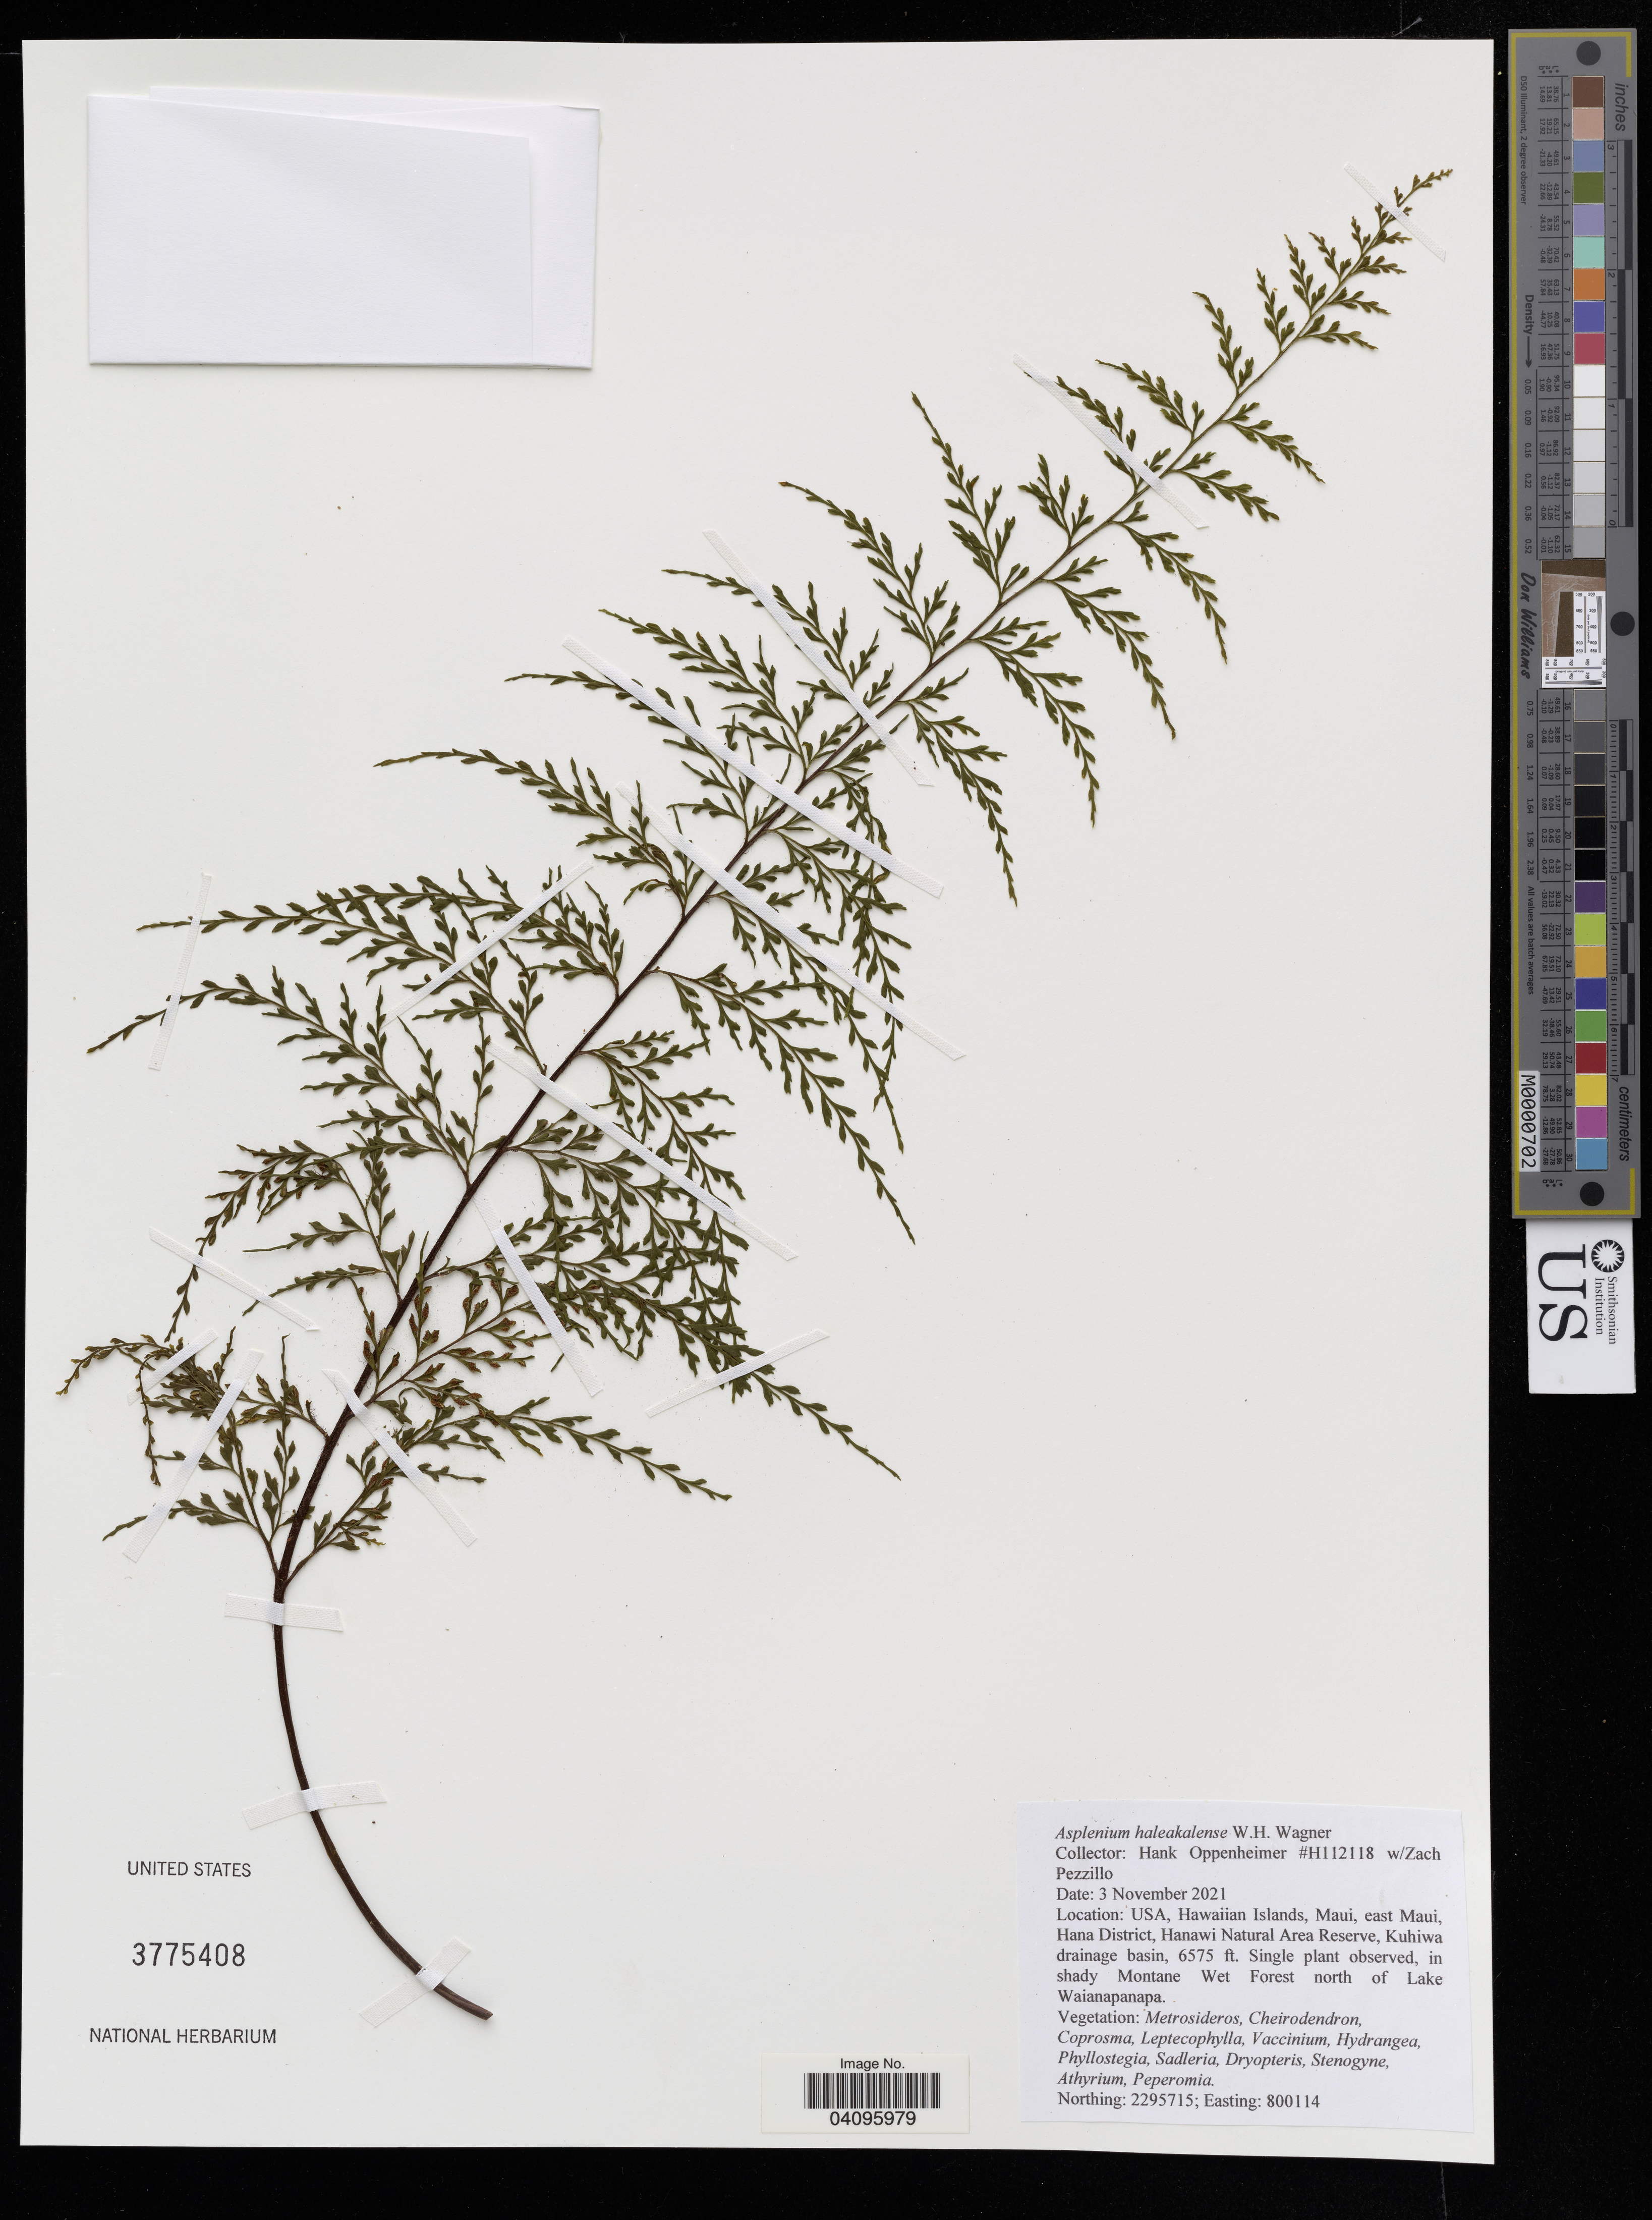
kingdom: Plantae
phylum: Tracheophyta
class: Polypodiopsida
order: Polypodiales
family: Aspleniaceae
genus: Asplenium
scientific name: Asplenium haleakalense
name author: W.H. Wagner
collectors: H. Oppenheimer & Z. Pezzillo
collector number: H112118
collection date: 2021-11-03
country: United States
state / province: Hawaii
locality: Maui, east Maui, Hana District, Hanawi Natural Area Reserve, Kuhiwa drainage basin.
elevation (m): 2004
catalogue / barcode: US 3775408